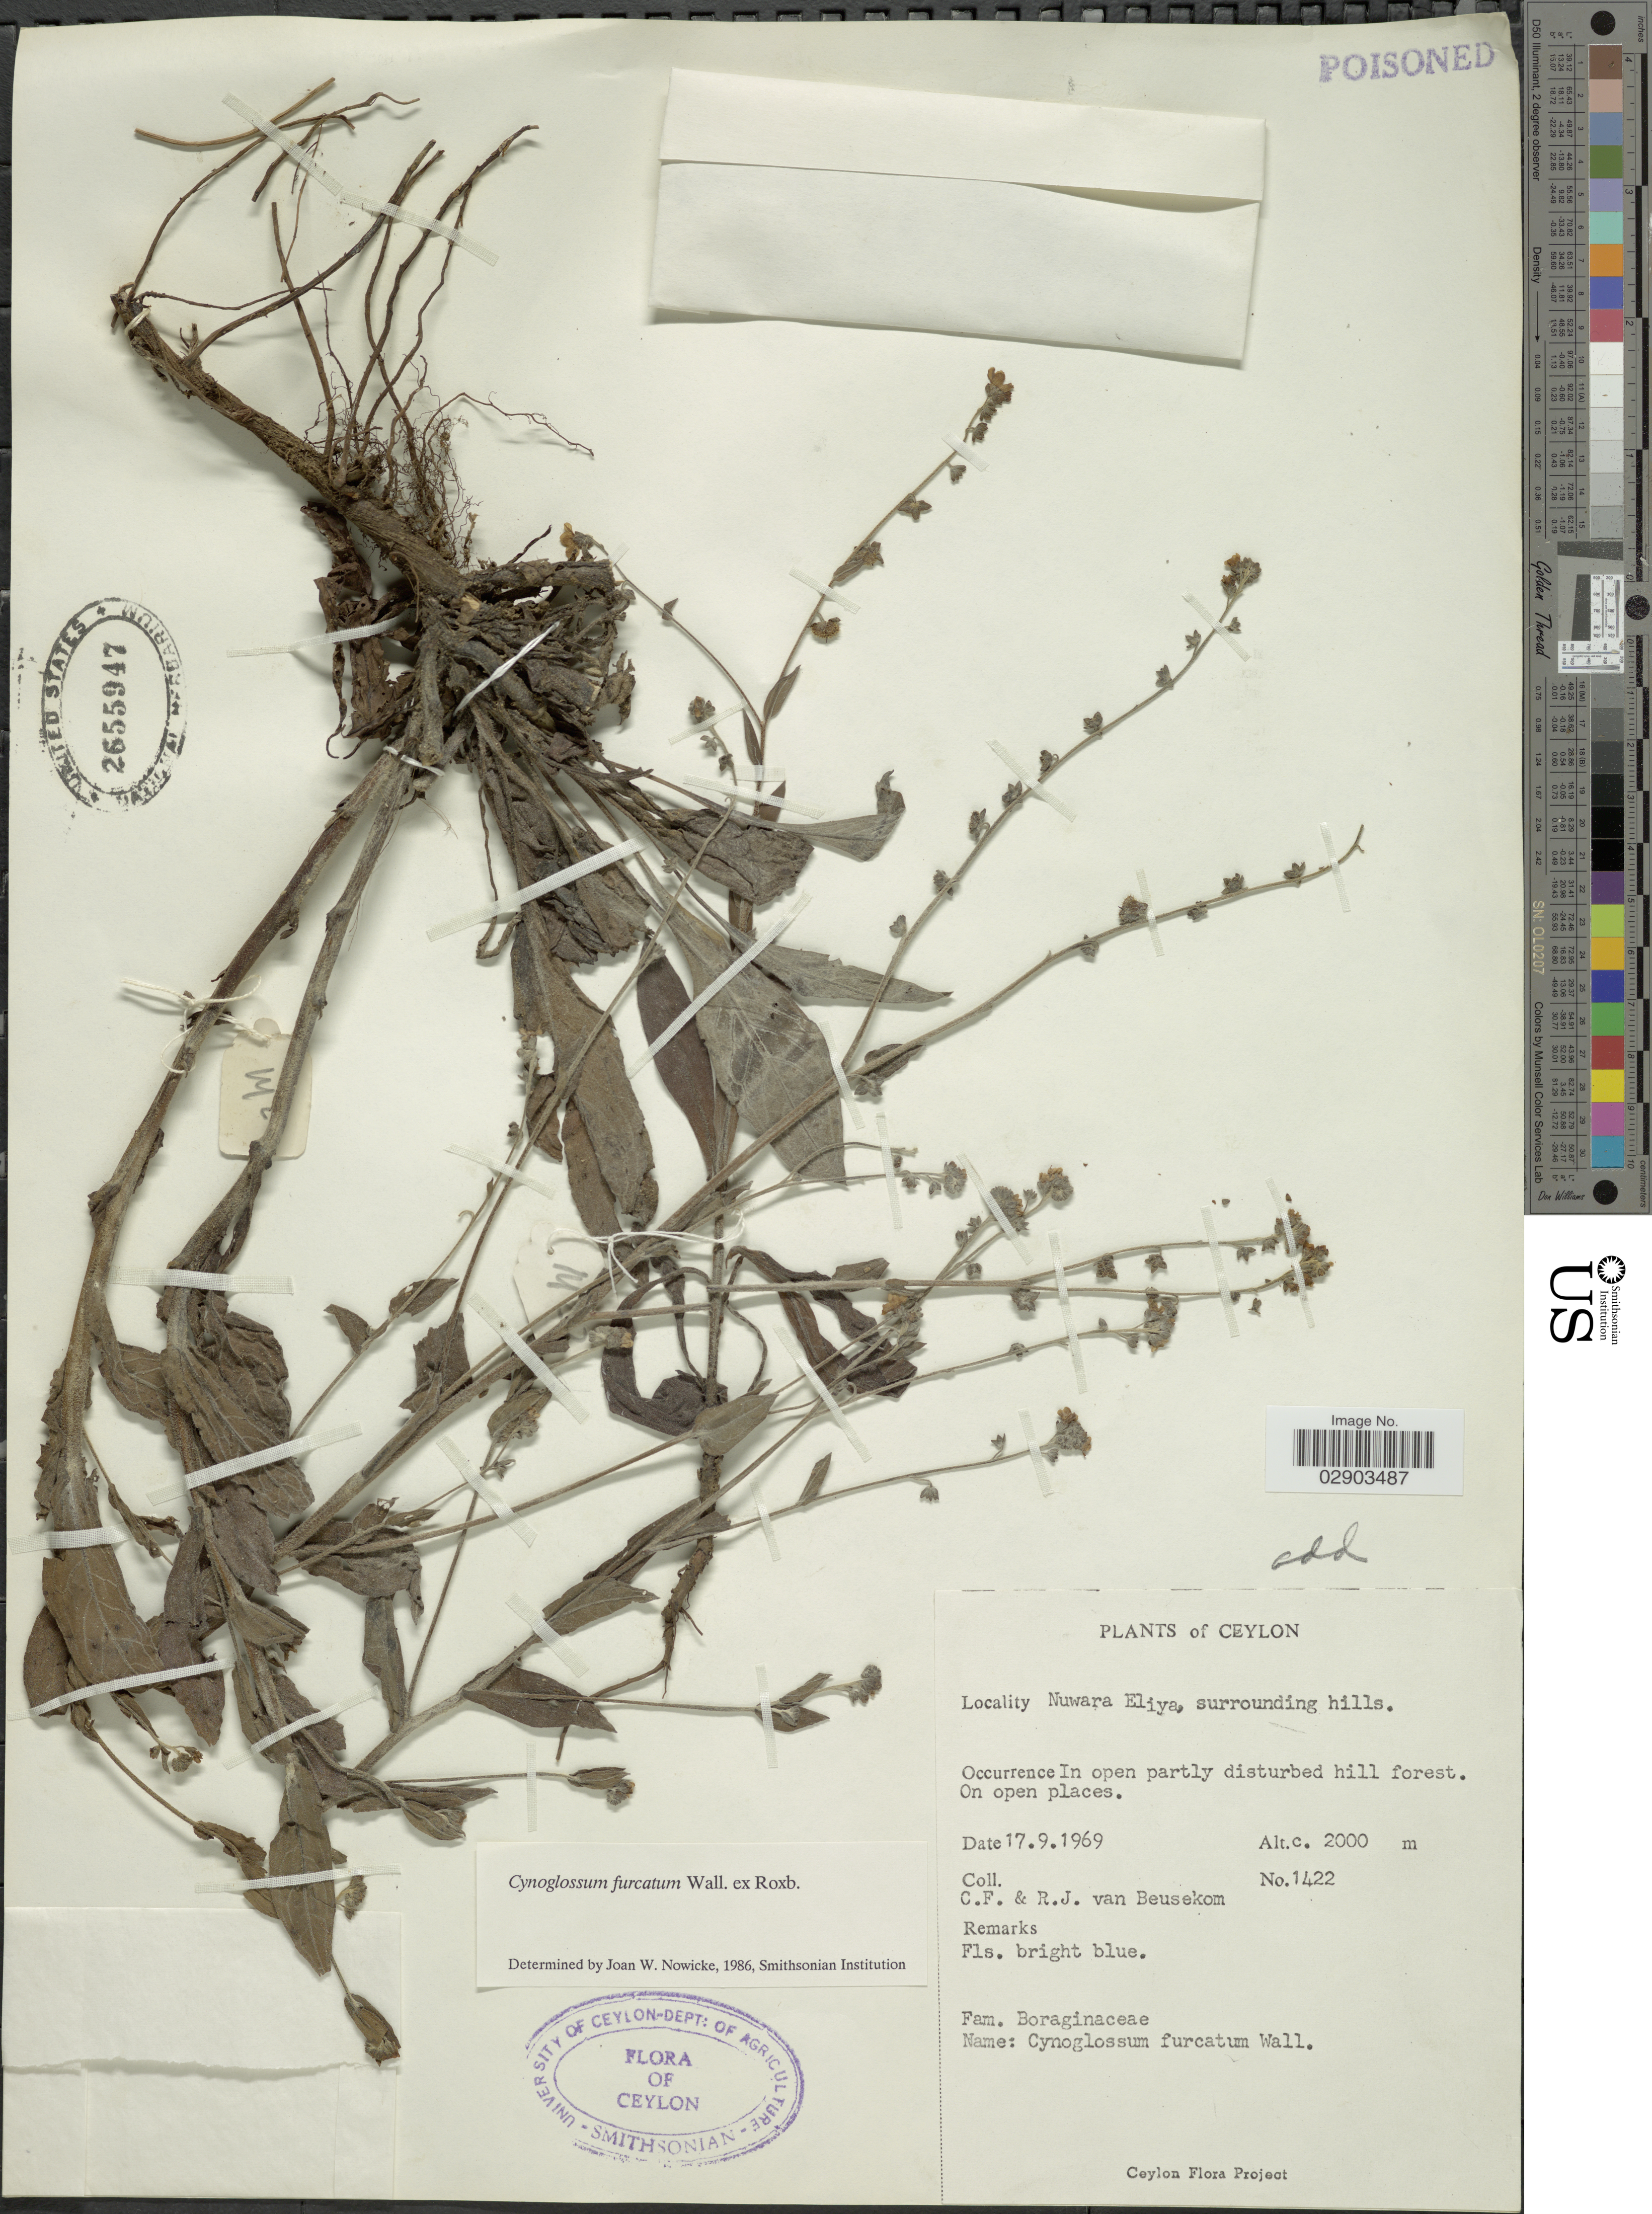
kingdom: Plantae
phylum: Tracheophyta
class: Magnoliopsida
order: Boraginales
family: Boraginaceae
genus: Cynoglossum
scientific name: Cynoglossum furcatum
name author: Wall.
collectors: C. F. Beusekom & R. Van Beusekom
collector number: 1422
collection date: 1969-09-17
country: Sri Lanka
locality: Ceylon. Nuwara Eliya, surrounding hills.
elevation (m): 2000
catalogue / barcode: US 2655947